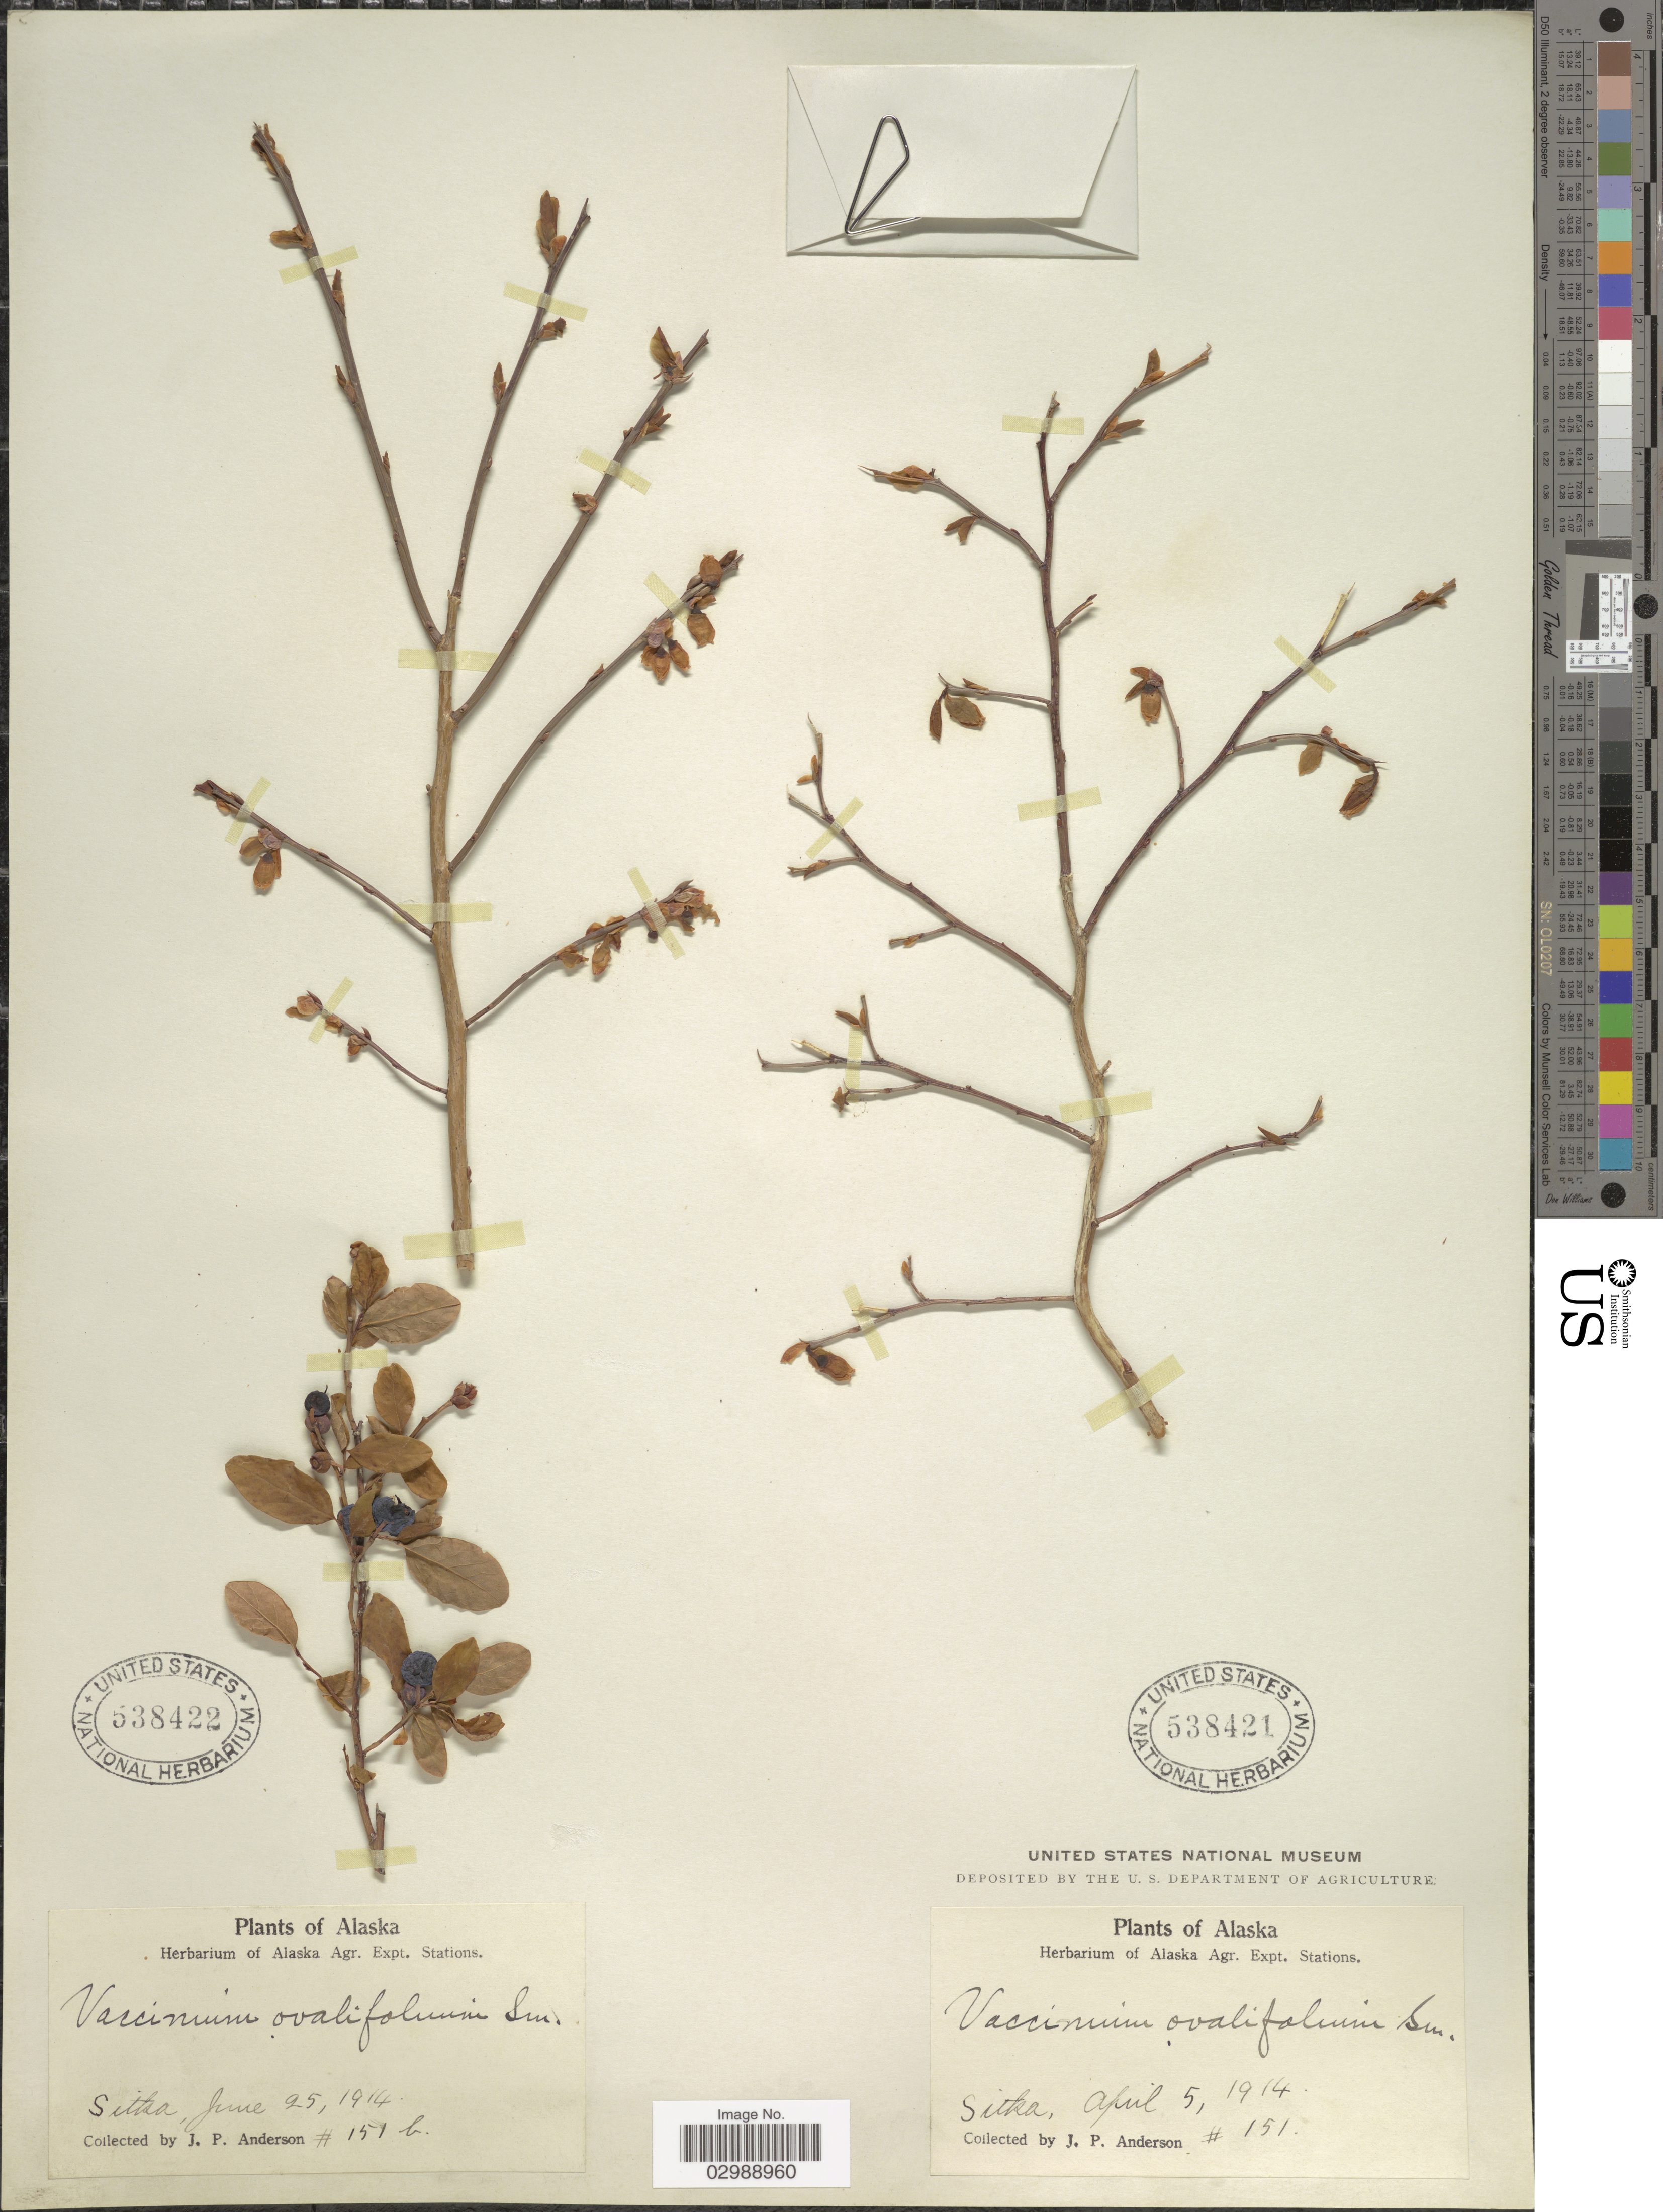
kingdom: Plantae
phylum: Tracheophyta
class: Magnoliopsida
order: Ericales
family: Ericaceae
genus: Vaccinium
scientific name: Vaccinium ovalifolium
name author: Sm.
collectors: J. P. Anderson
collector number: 151b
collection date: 1914-06-25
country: United States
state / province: Alaska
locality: Sitka.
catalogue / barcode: US 538422-2